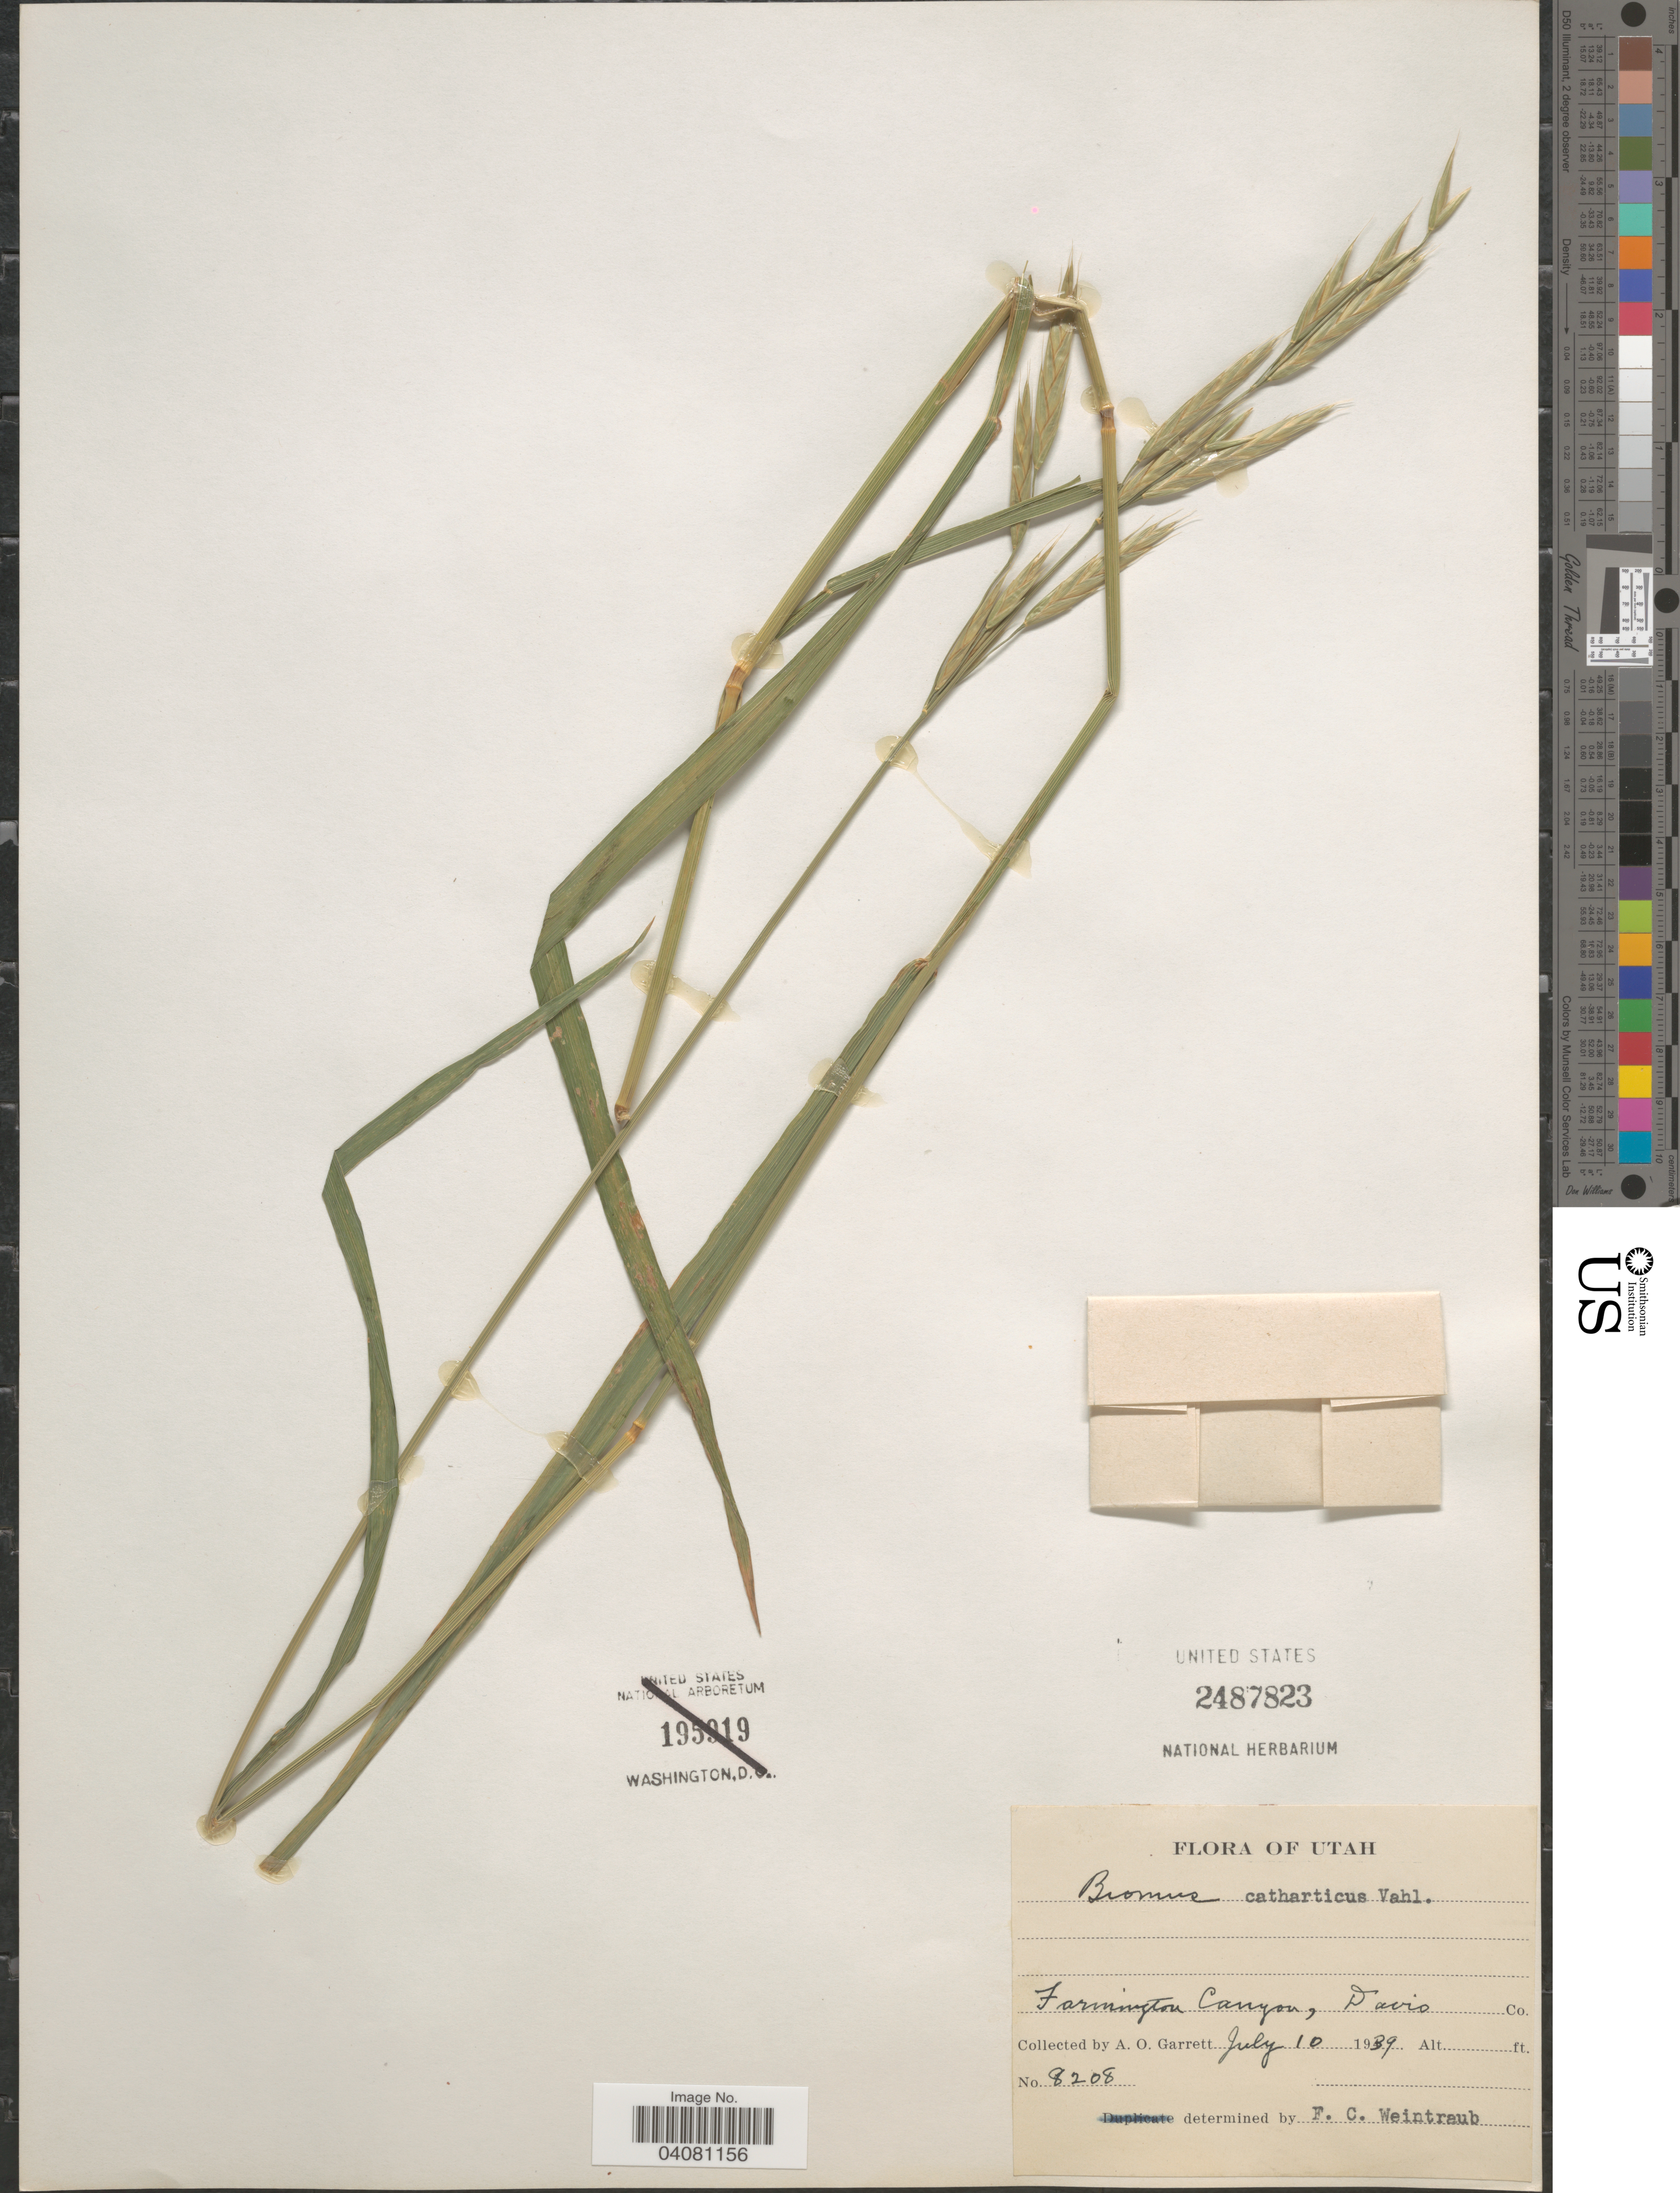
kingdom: Plantae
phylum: Tracheophyta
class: Liliopsida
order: Poales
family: Poaceae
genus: Bromus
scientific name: Bromus catharticus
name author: Vahl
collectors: A. O. Garrett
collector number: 8208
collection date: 1939-07-10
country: United States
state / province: Utah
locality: Farmington Canyon, Davis.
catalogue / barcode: US 2487823